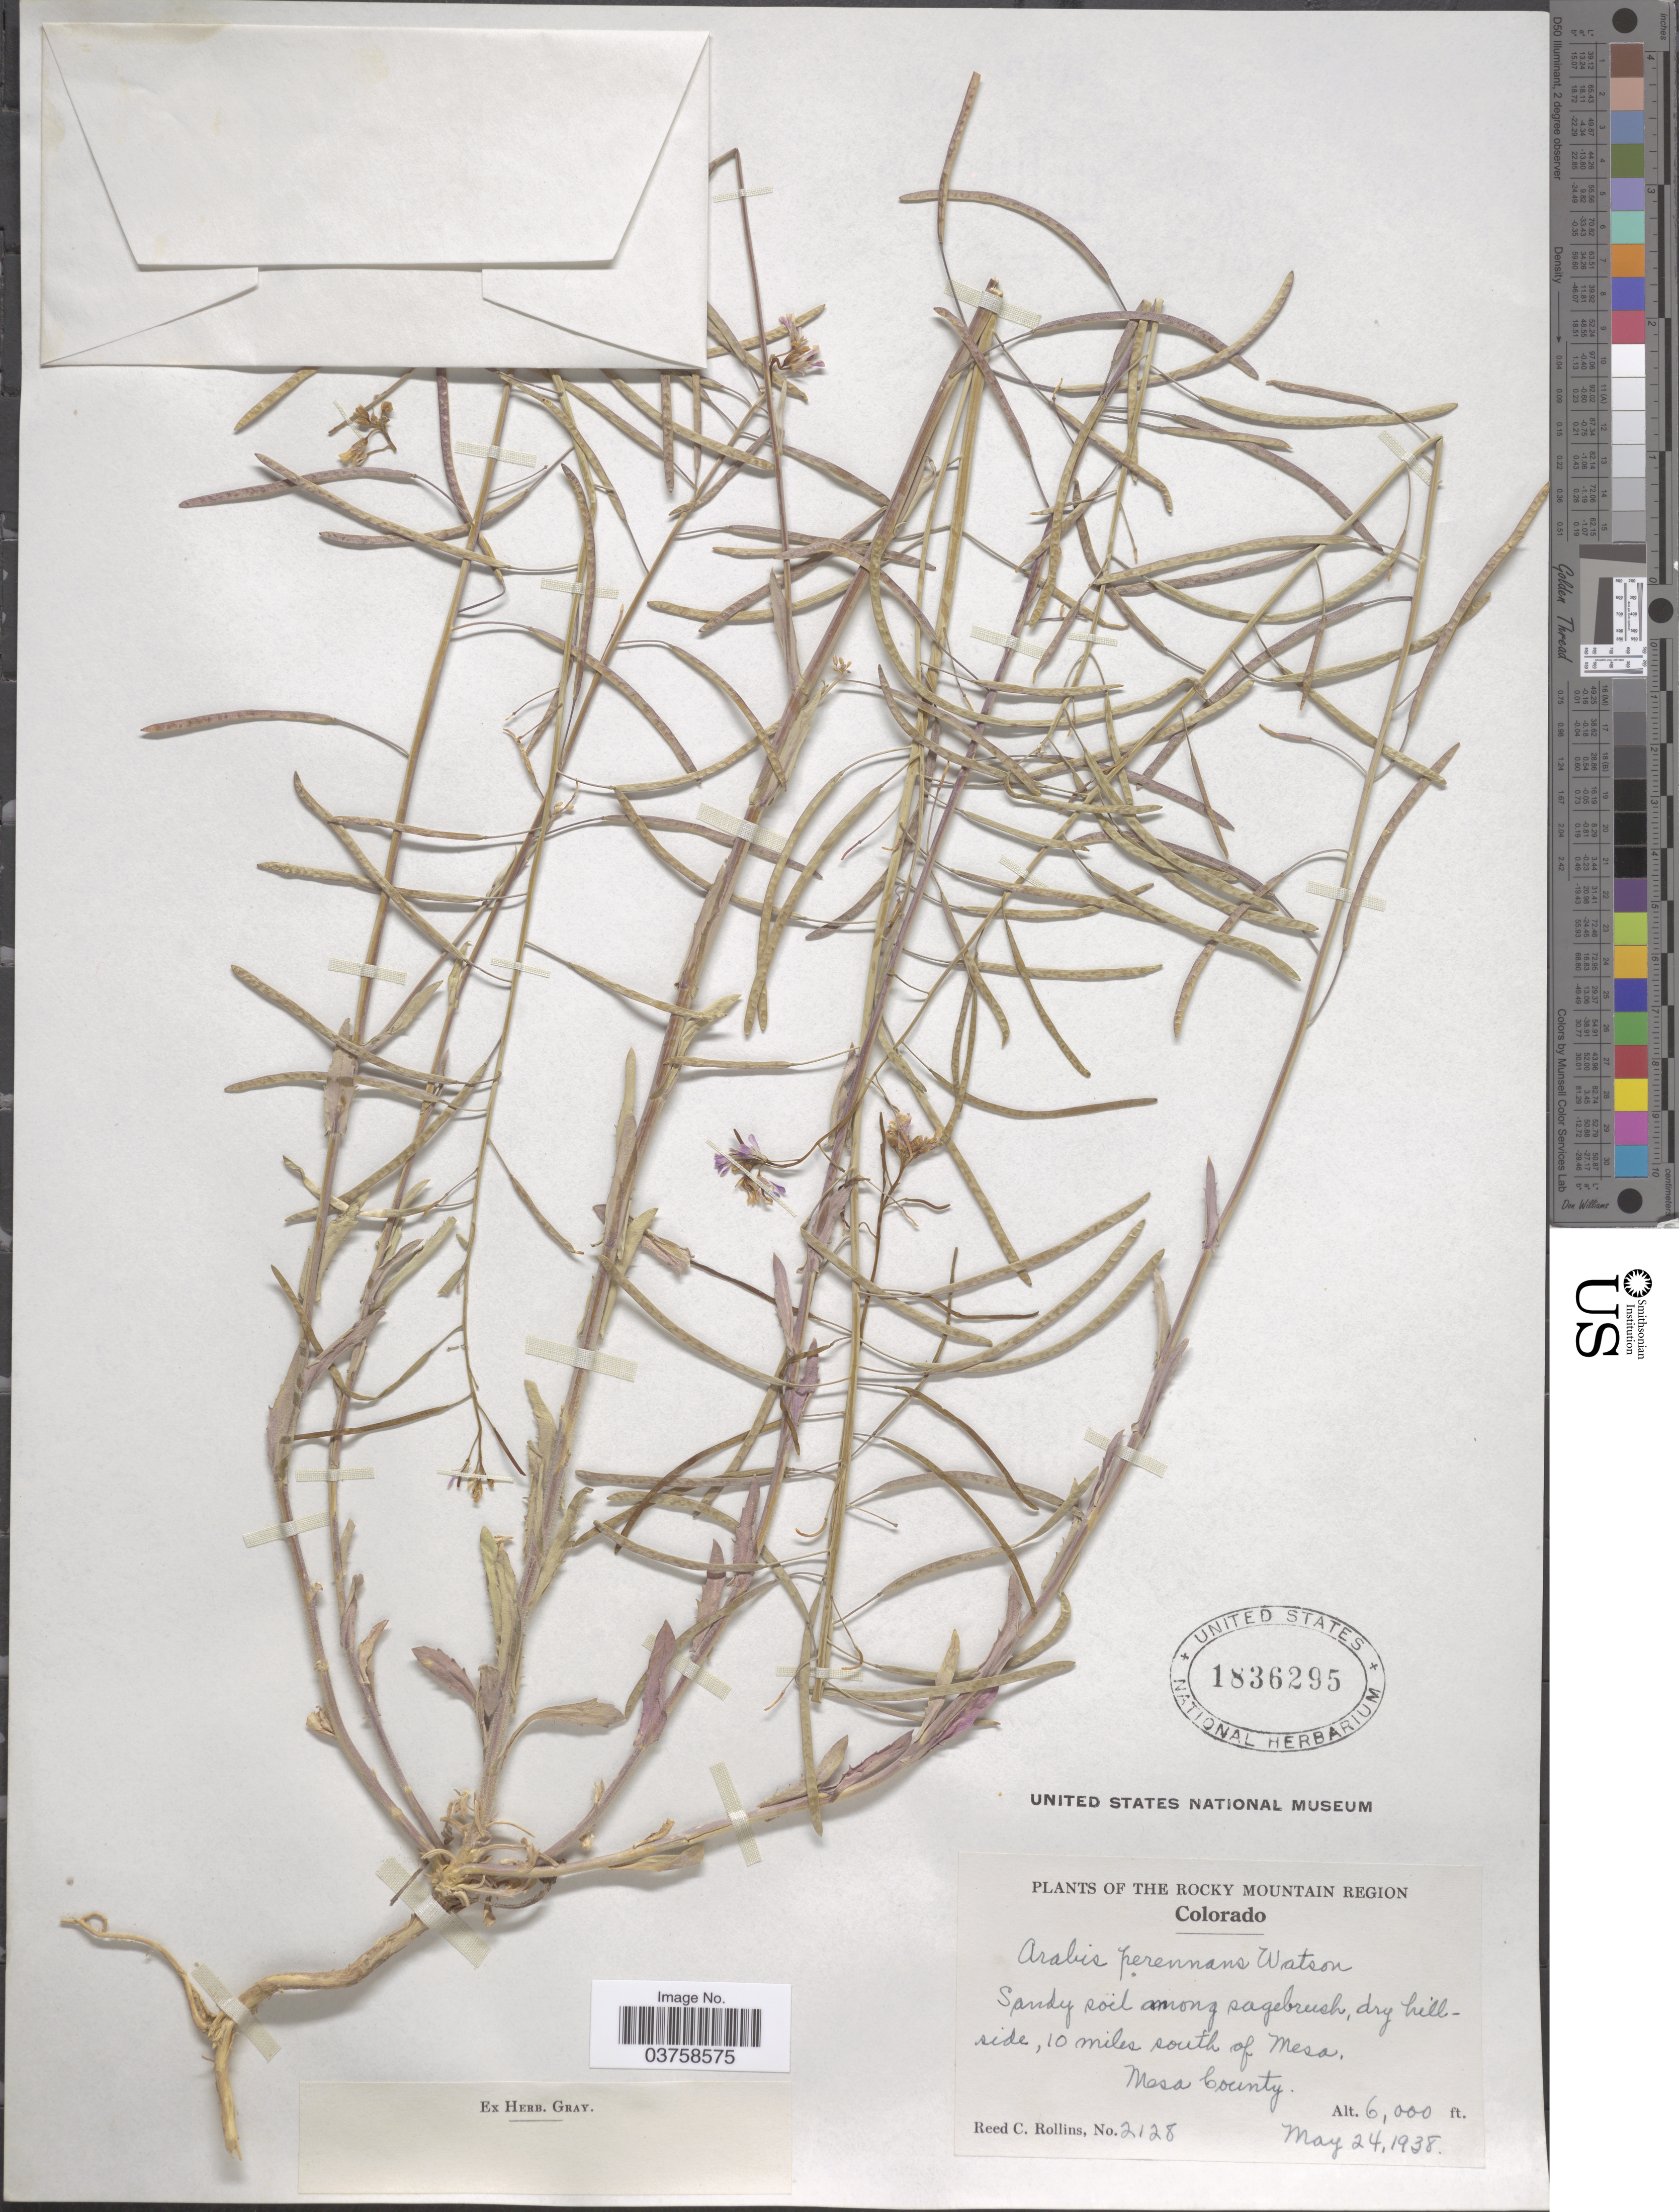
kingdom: Plantae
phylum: Tracheophyta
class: Magnoliopsida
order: Brassicales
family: Brassicaceae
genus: Arabis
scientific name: Arabis perennans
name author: S. Watson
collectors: R. C. Rollins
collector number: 2128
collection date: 1938-05-24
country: United States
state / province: Colorado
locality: The Rocky Mountain Region. 10 miles south of Mesa, Mesa County.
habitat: sandy soil among sagebrush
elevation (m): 1829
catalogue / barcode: US 1836295